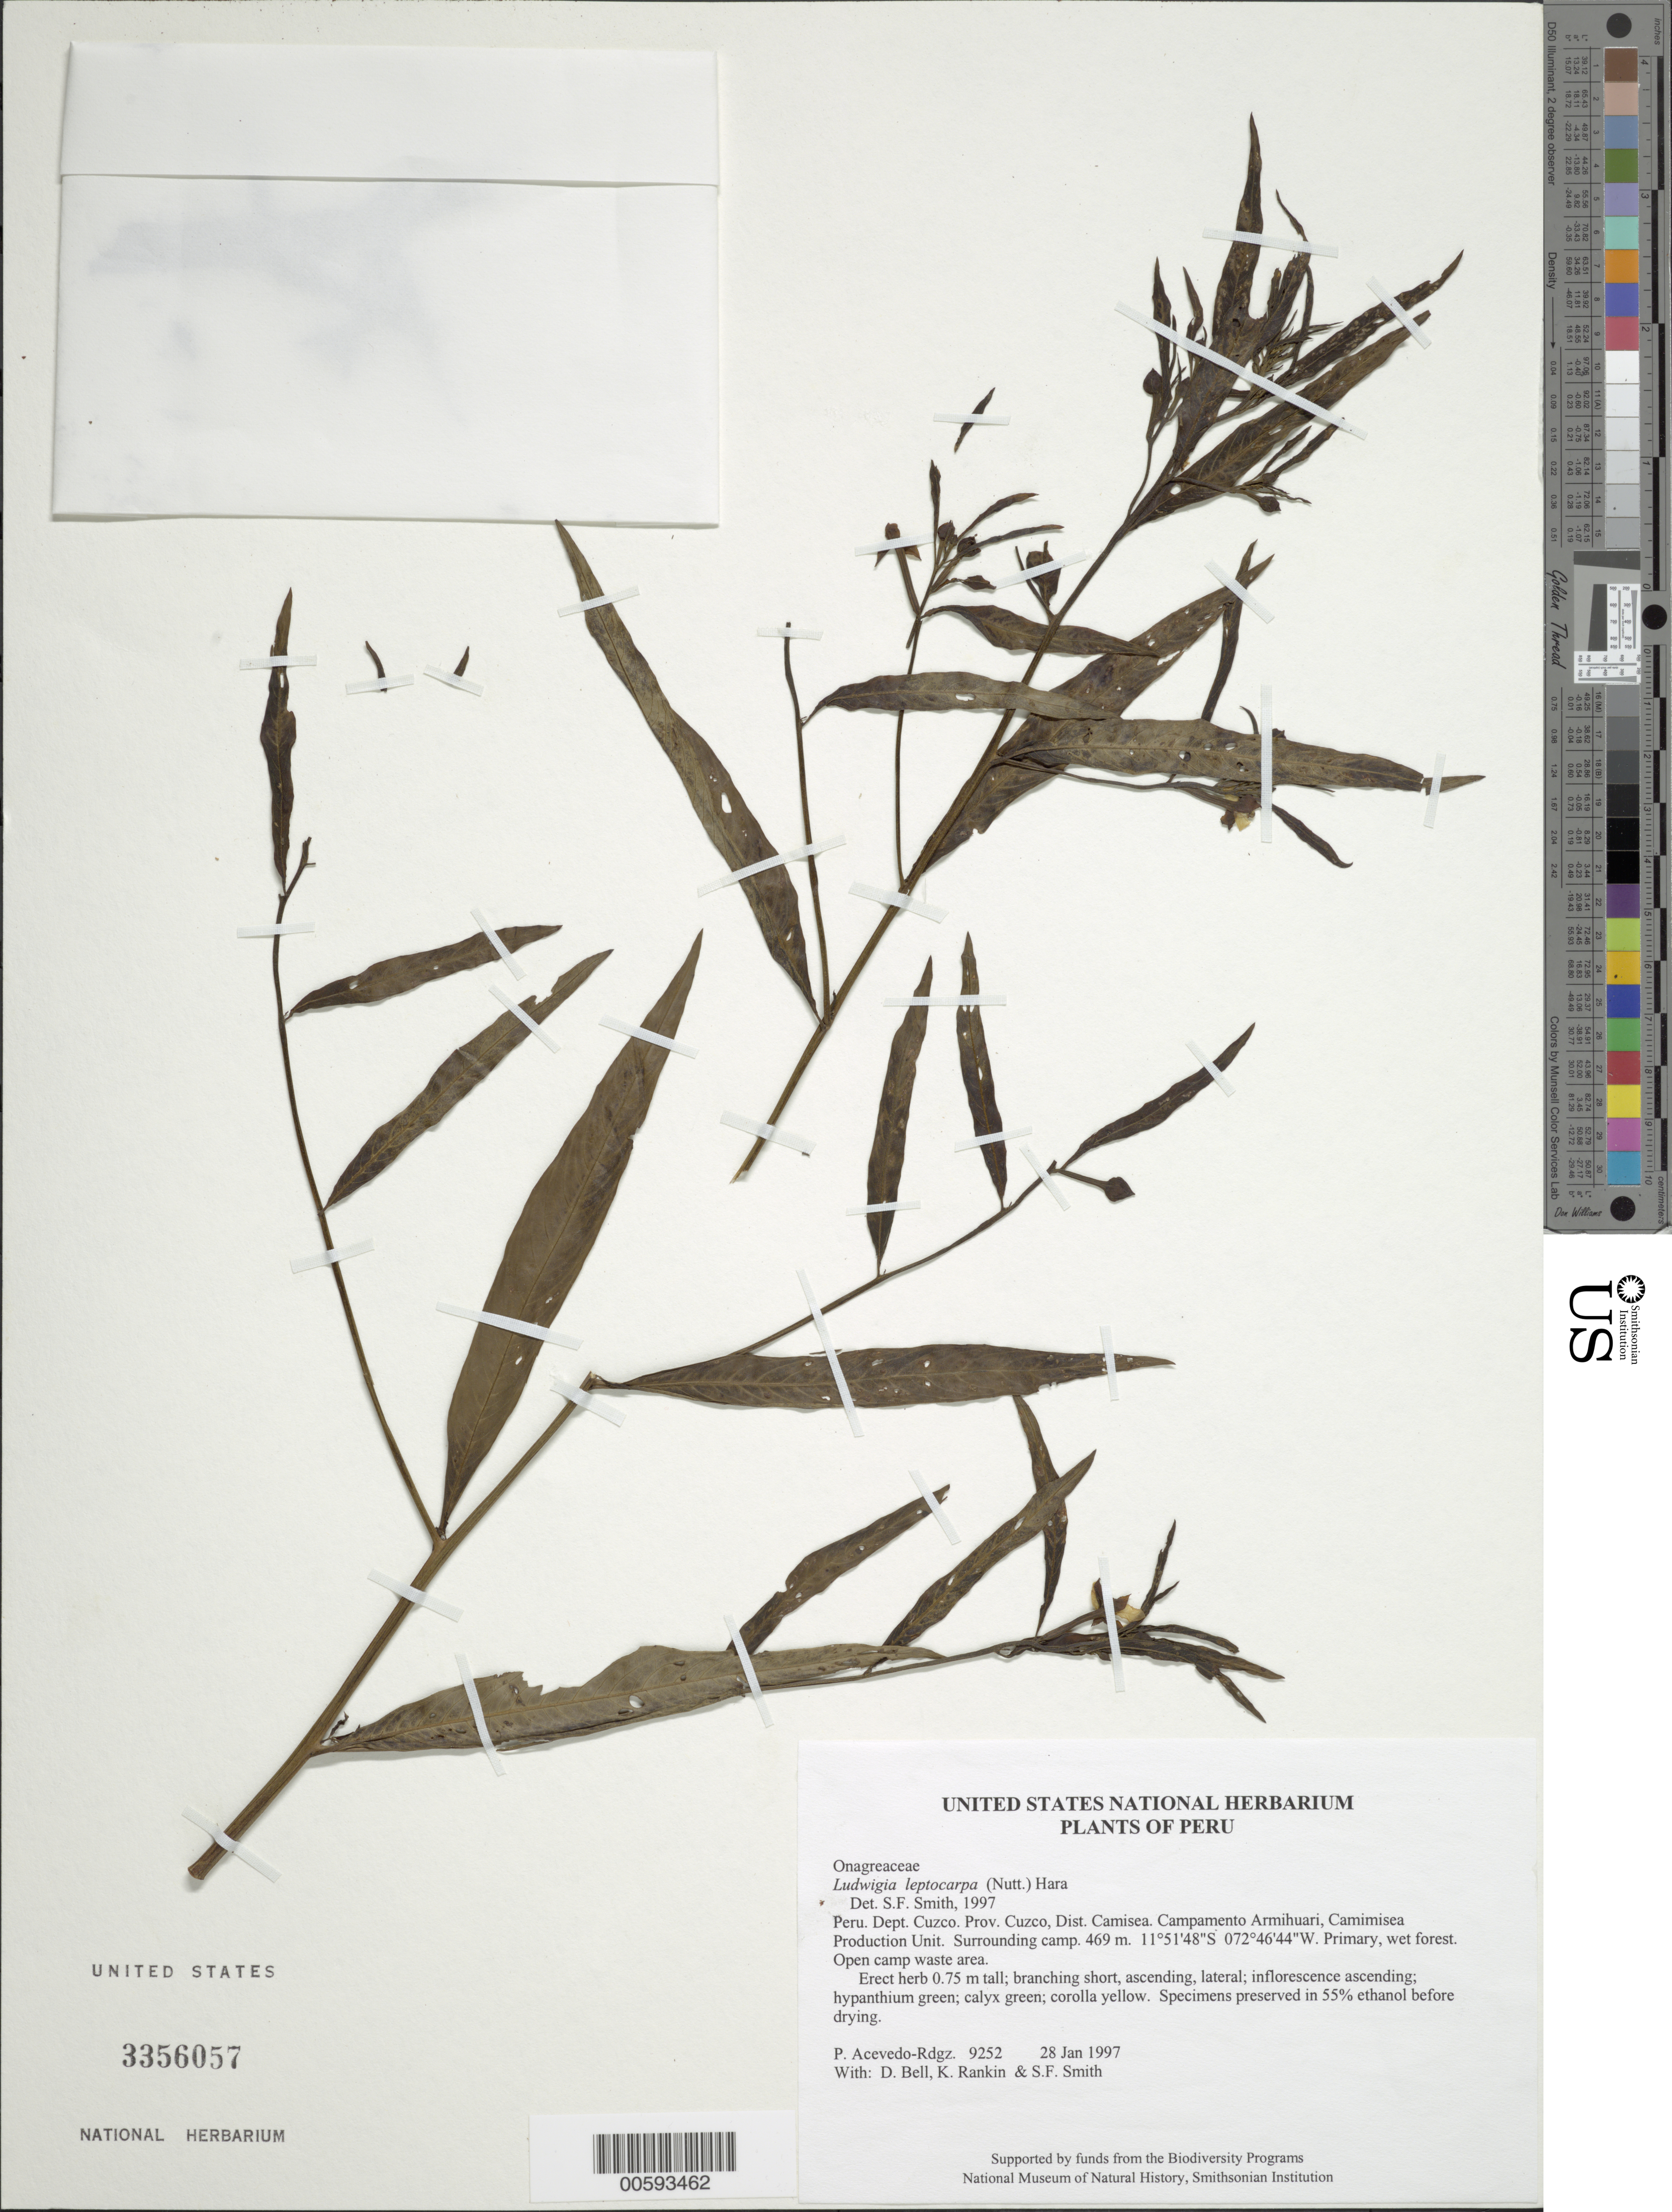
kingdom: Plantae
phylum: Tracheophyta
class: Magnoliopsida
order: Myrtales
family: Onagraceae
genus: Ludwigia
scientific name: Ludwigia leptocarpa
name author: (Nutt.) H. Hara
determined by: Smith, Stephen F., (US), NMNH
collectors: P. Acevedo-Rodr., D. A. Bell, K. B. Rankin & S.F. Smith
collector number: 9252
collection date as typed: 28 Jan 1997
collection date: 1997-01-28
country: Peru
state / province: Cusco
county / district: Cusco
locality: Districto Camisea, Campamento Armihuari, Camimisea Production Unit. Surrounding camp.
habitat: Primary, wet forest. Open camp waste area.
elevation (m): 469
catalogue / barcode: US 3356057